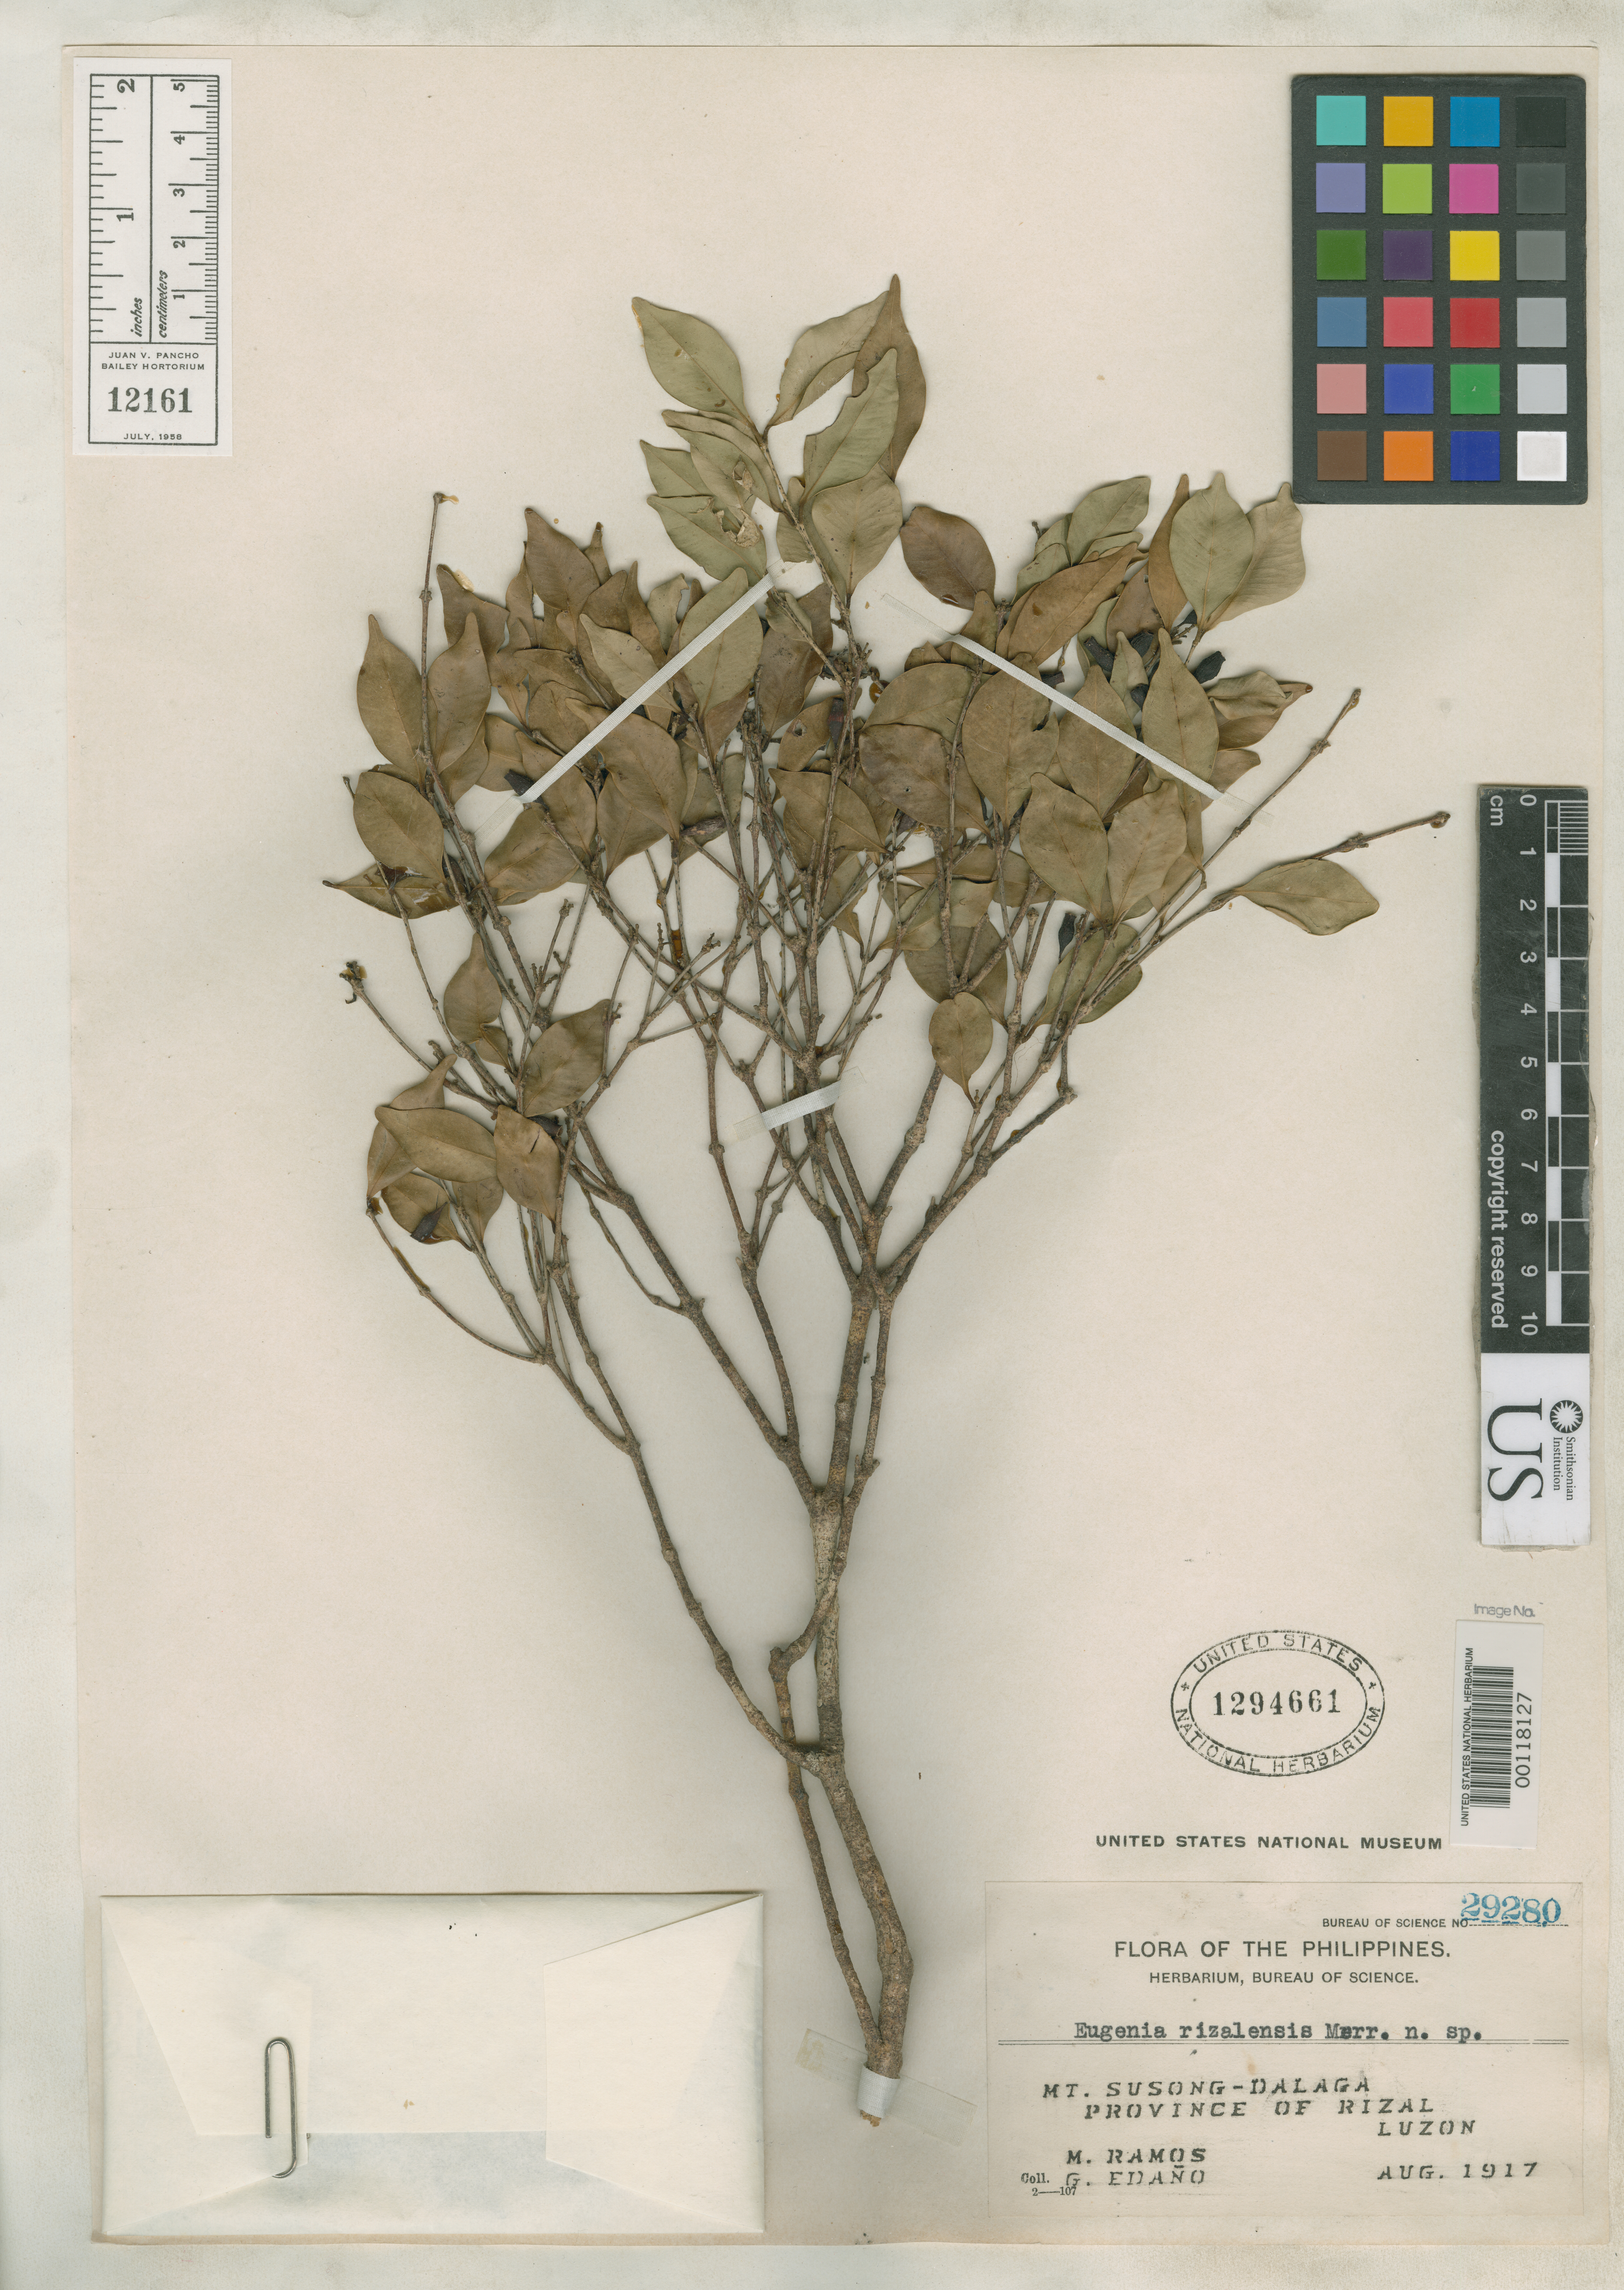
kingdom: Plantae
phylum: Tracheophyta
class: Magnoliopsida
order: Myrtales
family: Myrtaceae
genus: Eugenia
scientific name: Eugenia rizalensis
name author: Merr.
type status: Isotype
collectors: M. Ramos & G. E. Edaño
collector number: Bur. Sci. 29280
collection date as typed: Aug 1917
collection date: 1917-08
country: Philippines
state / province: Calabarzon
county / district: Rizal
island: Luzon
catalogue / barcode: US 1294661